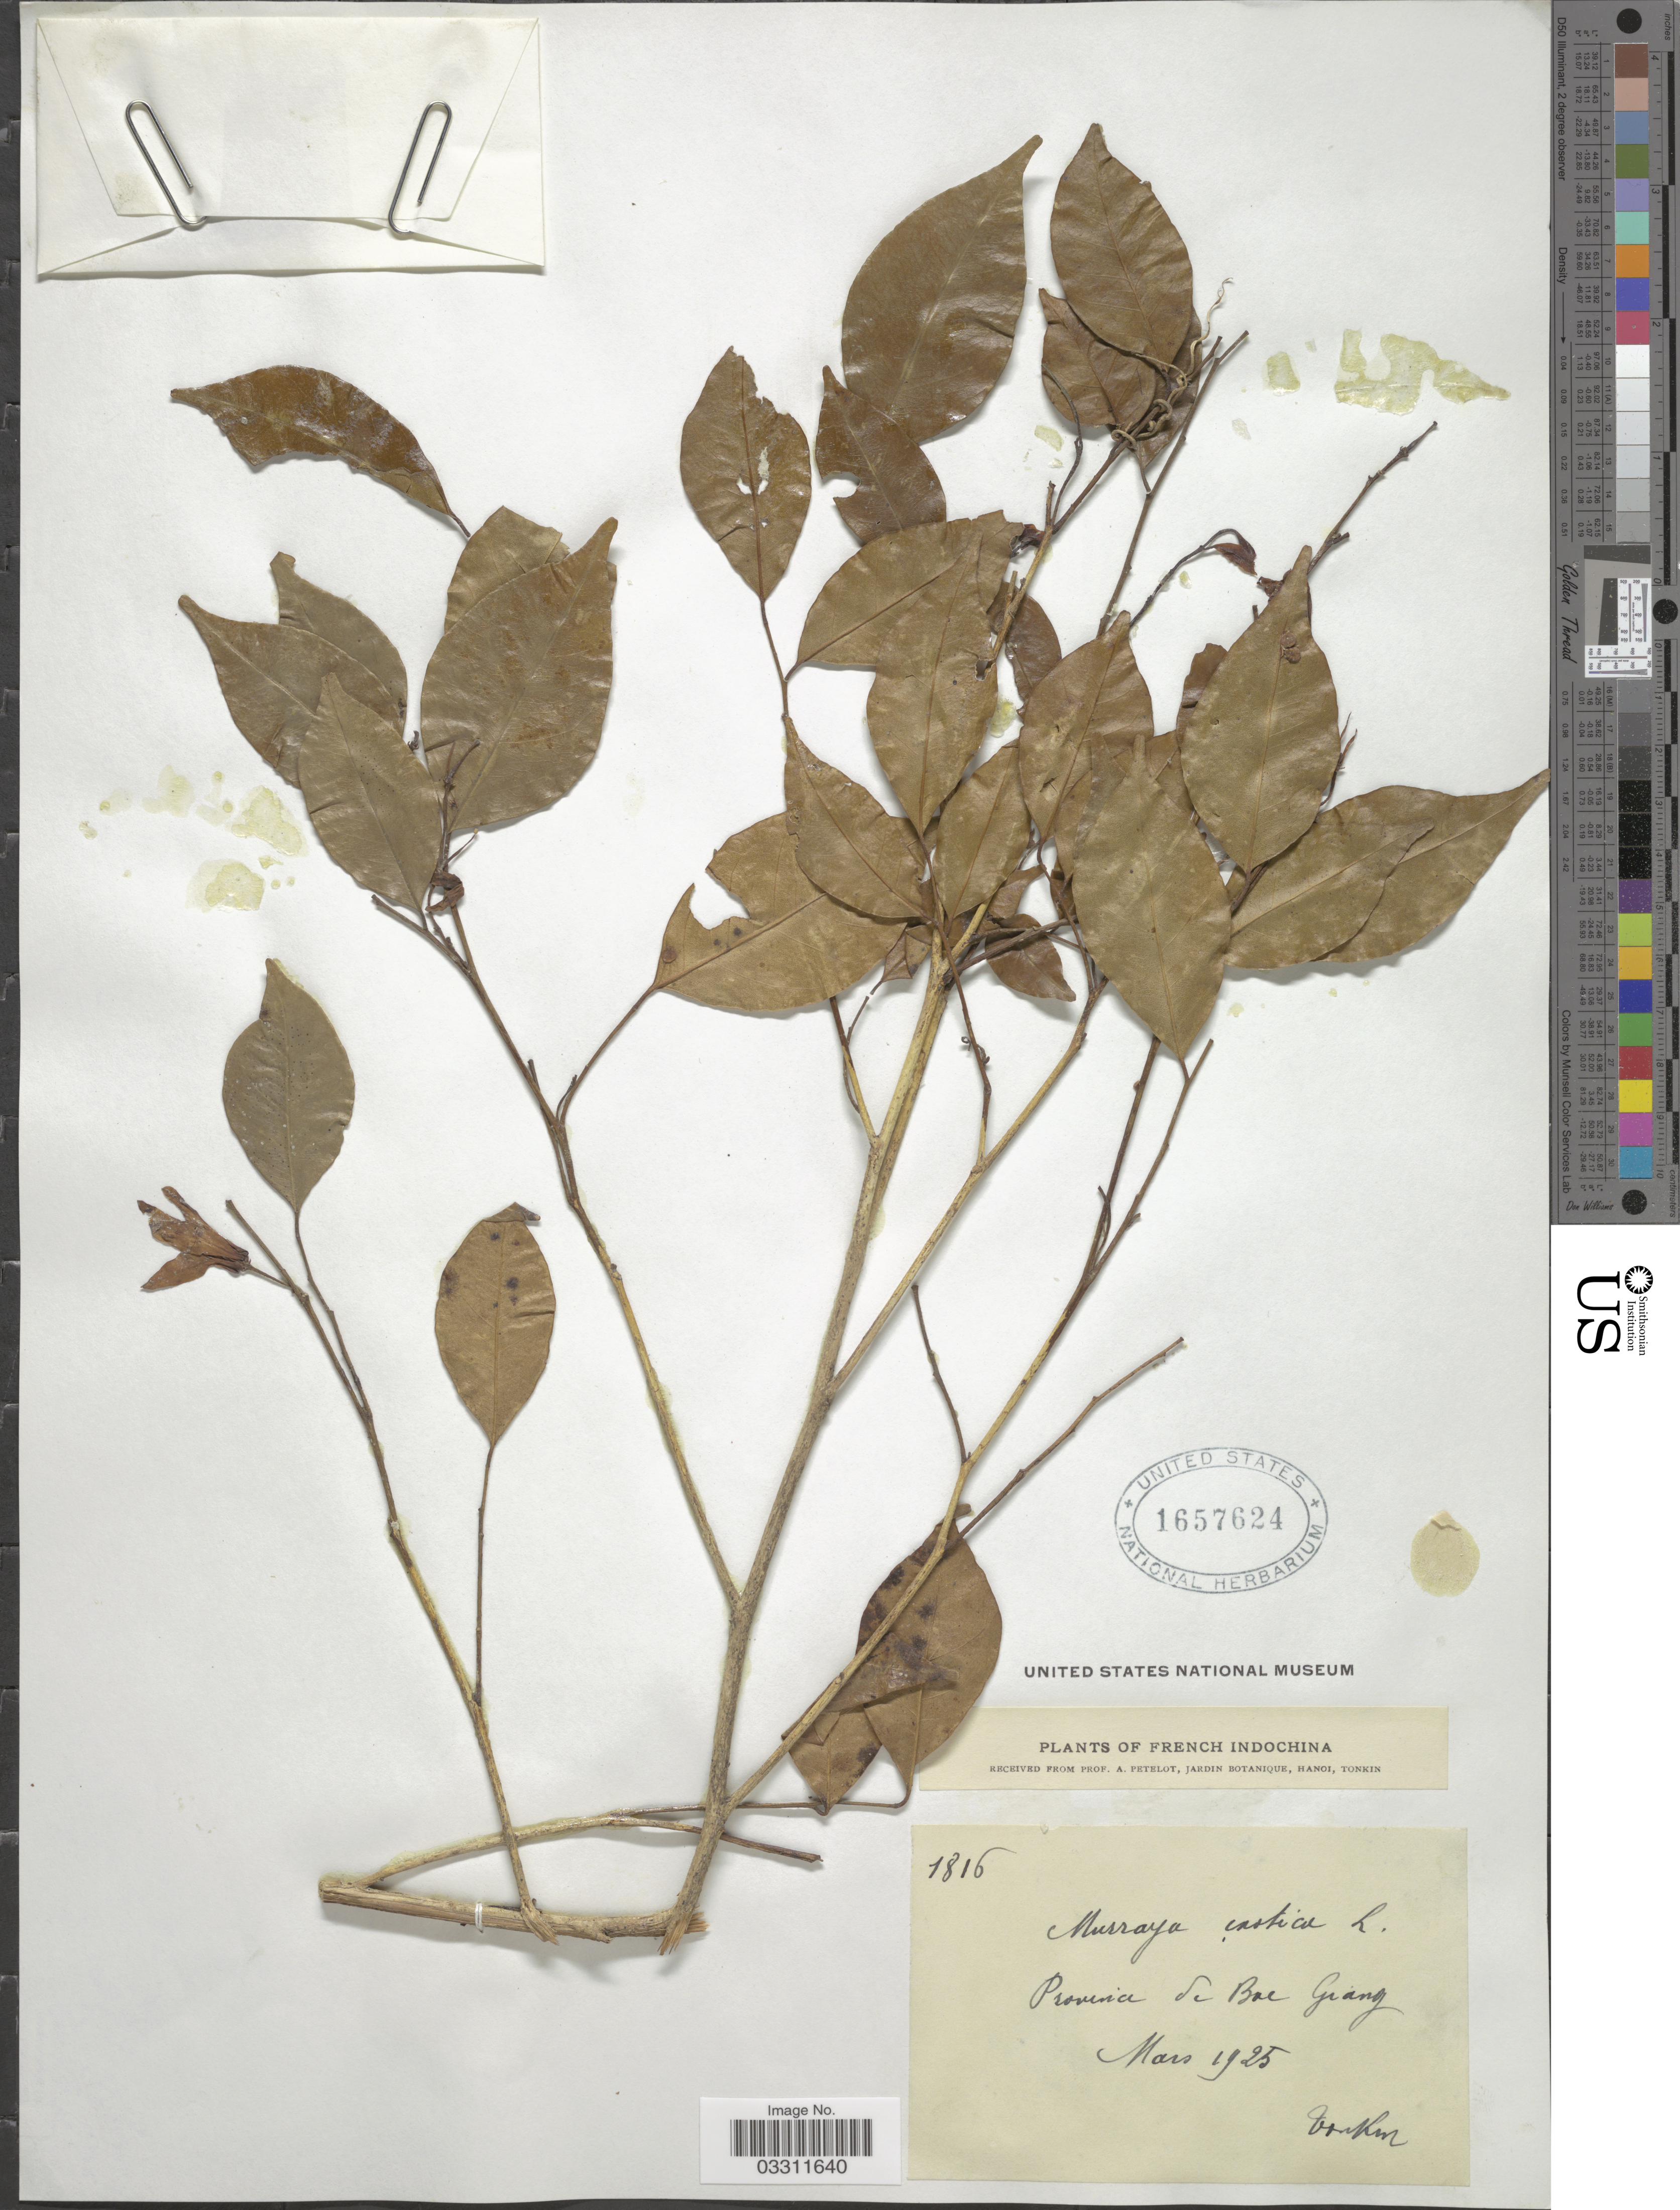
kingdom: Plantae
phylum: Tracheophyta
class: Magnoliopsida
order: Sapindales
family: Rutaceae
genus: Murraya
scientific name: Murraya paniculata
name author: (L.) Jack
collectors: A. Petelot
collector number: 1816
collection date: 1925-03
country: Vietnam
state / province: Bac Giang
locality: French Indochina. Province de Bac Guang.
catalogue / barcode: US 1657624